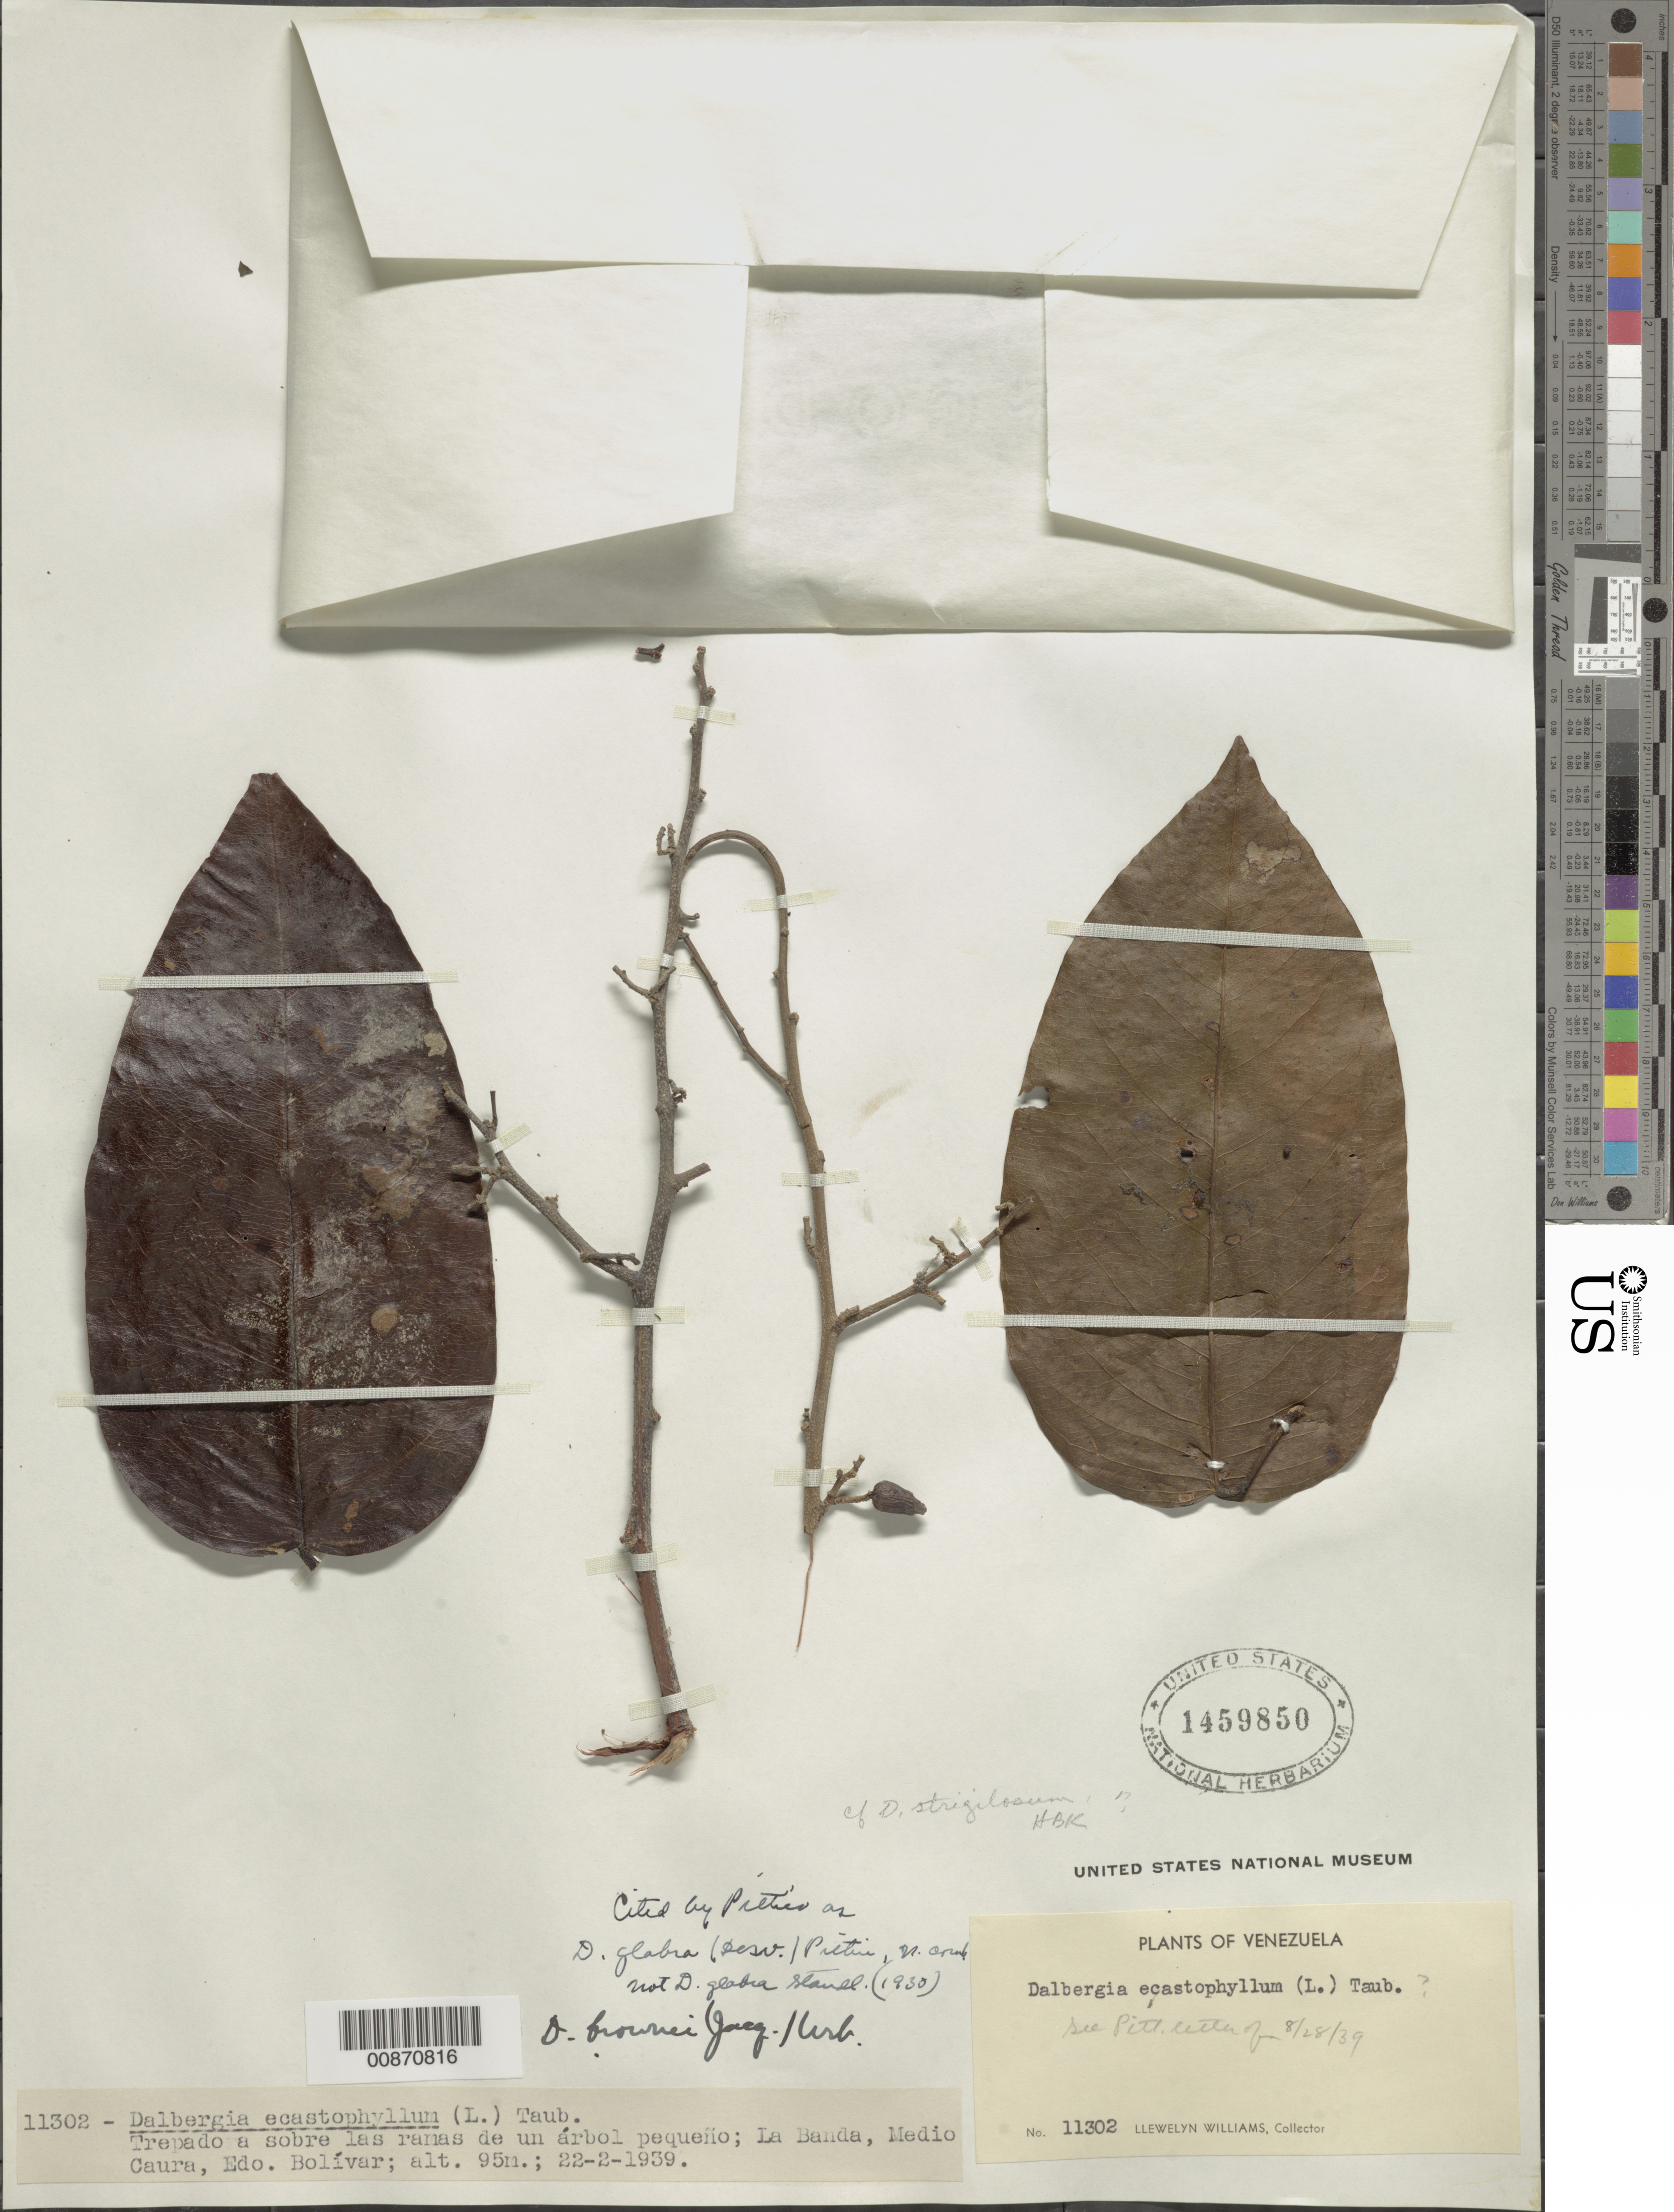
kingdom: Plantae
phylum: Tracheophyta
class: Magnoliopsida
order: Fabales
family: Fabaceae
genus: Dalbergia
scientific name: Dalbergia hygrophila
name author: (Mart. ex Benth.) Hoehne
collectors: Ll. Williams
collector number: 11302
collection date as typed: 22-Feb-39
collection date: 1939-02-22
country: Venezuela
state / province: Bolívar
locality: La Banda, Medio Caura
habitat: Sobre las ramas de un arbol pequeno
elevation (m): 95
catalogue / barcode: US 1459850